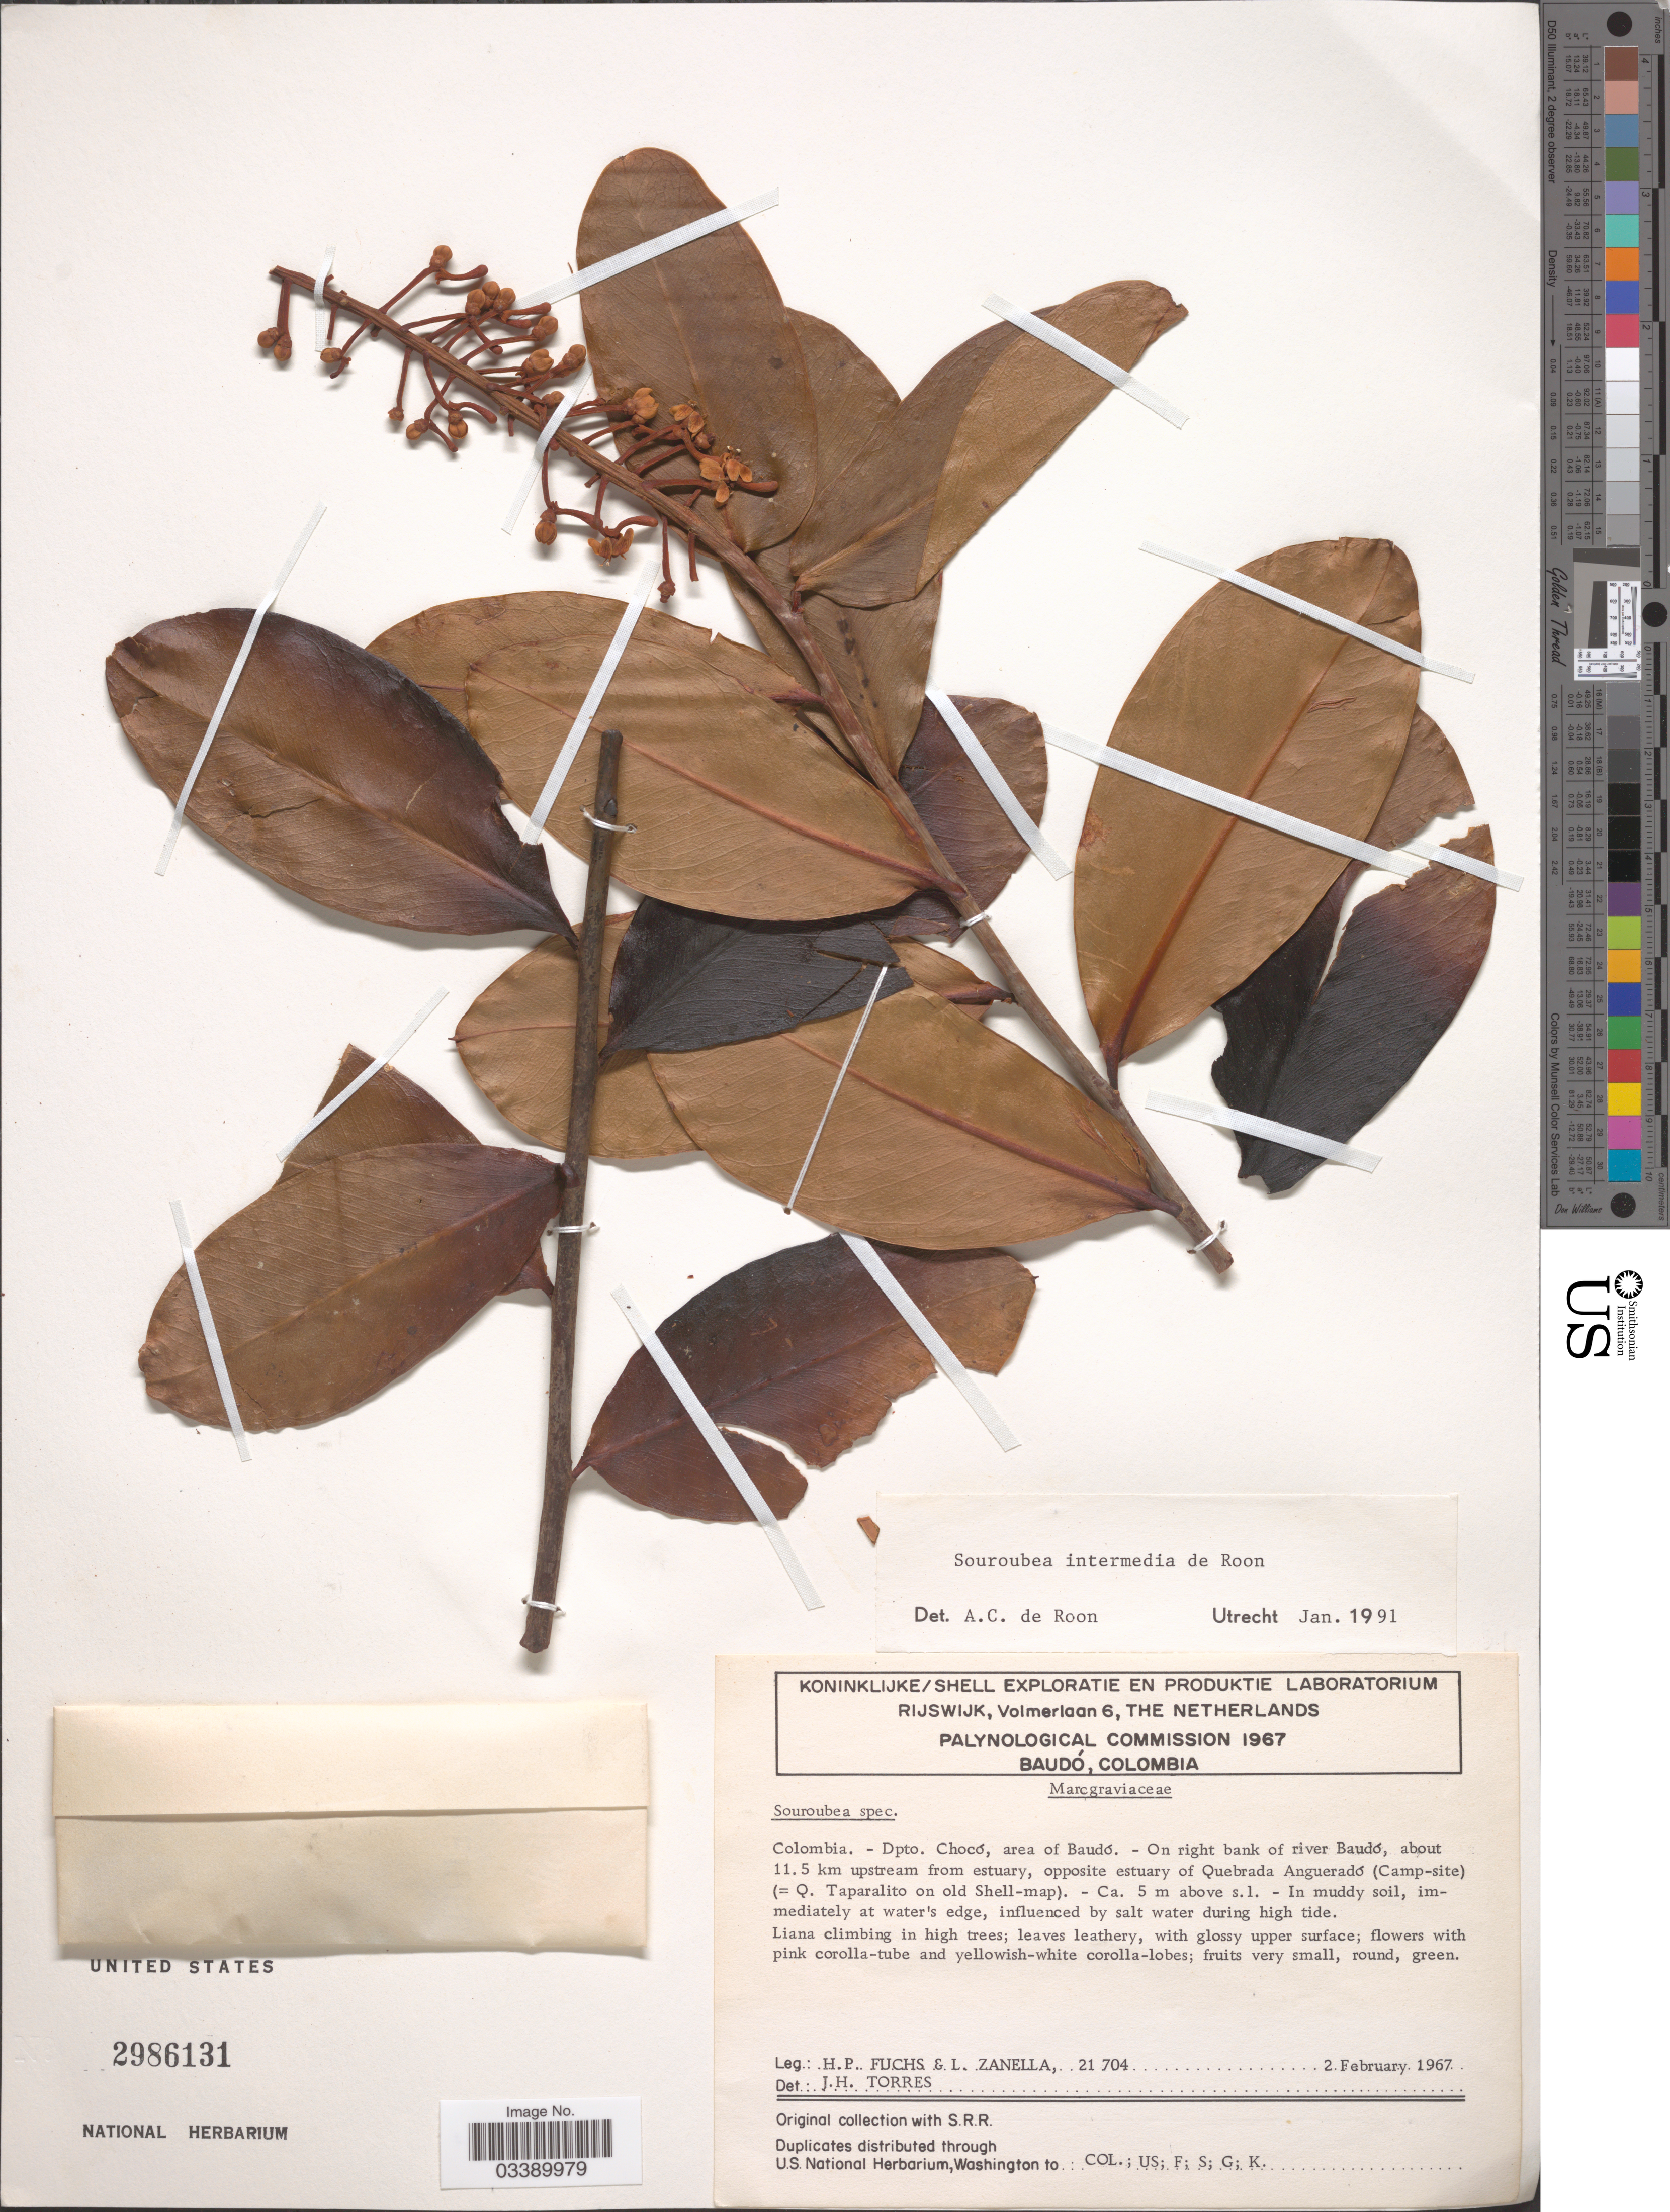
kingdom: Plantae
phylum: Tracheophyta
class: Magnoliopsida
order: Ericales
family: Marcgraviaceae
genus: Souroubea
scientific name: Souroubea intermedia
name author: de Roon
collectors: H. P. Fuchs & L. Zanella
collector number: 21704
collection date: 1967-02-02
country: Colombia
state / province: Chocó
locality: Dpto. Chocó, area of Baudó. - On right bank of river Baudó, about 11.5 km upstream from estuary, opposite of Quebrada Angueradó (Camp-site) (=Q. Taparalito on old Shell-map).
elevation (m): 5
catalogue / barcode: US 2986131